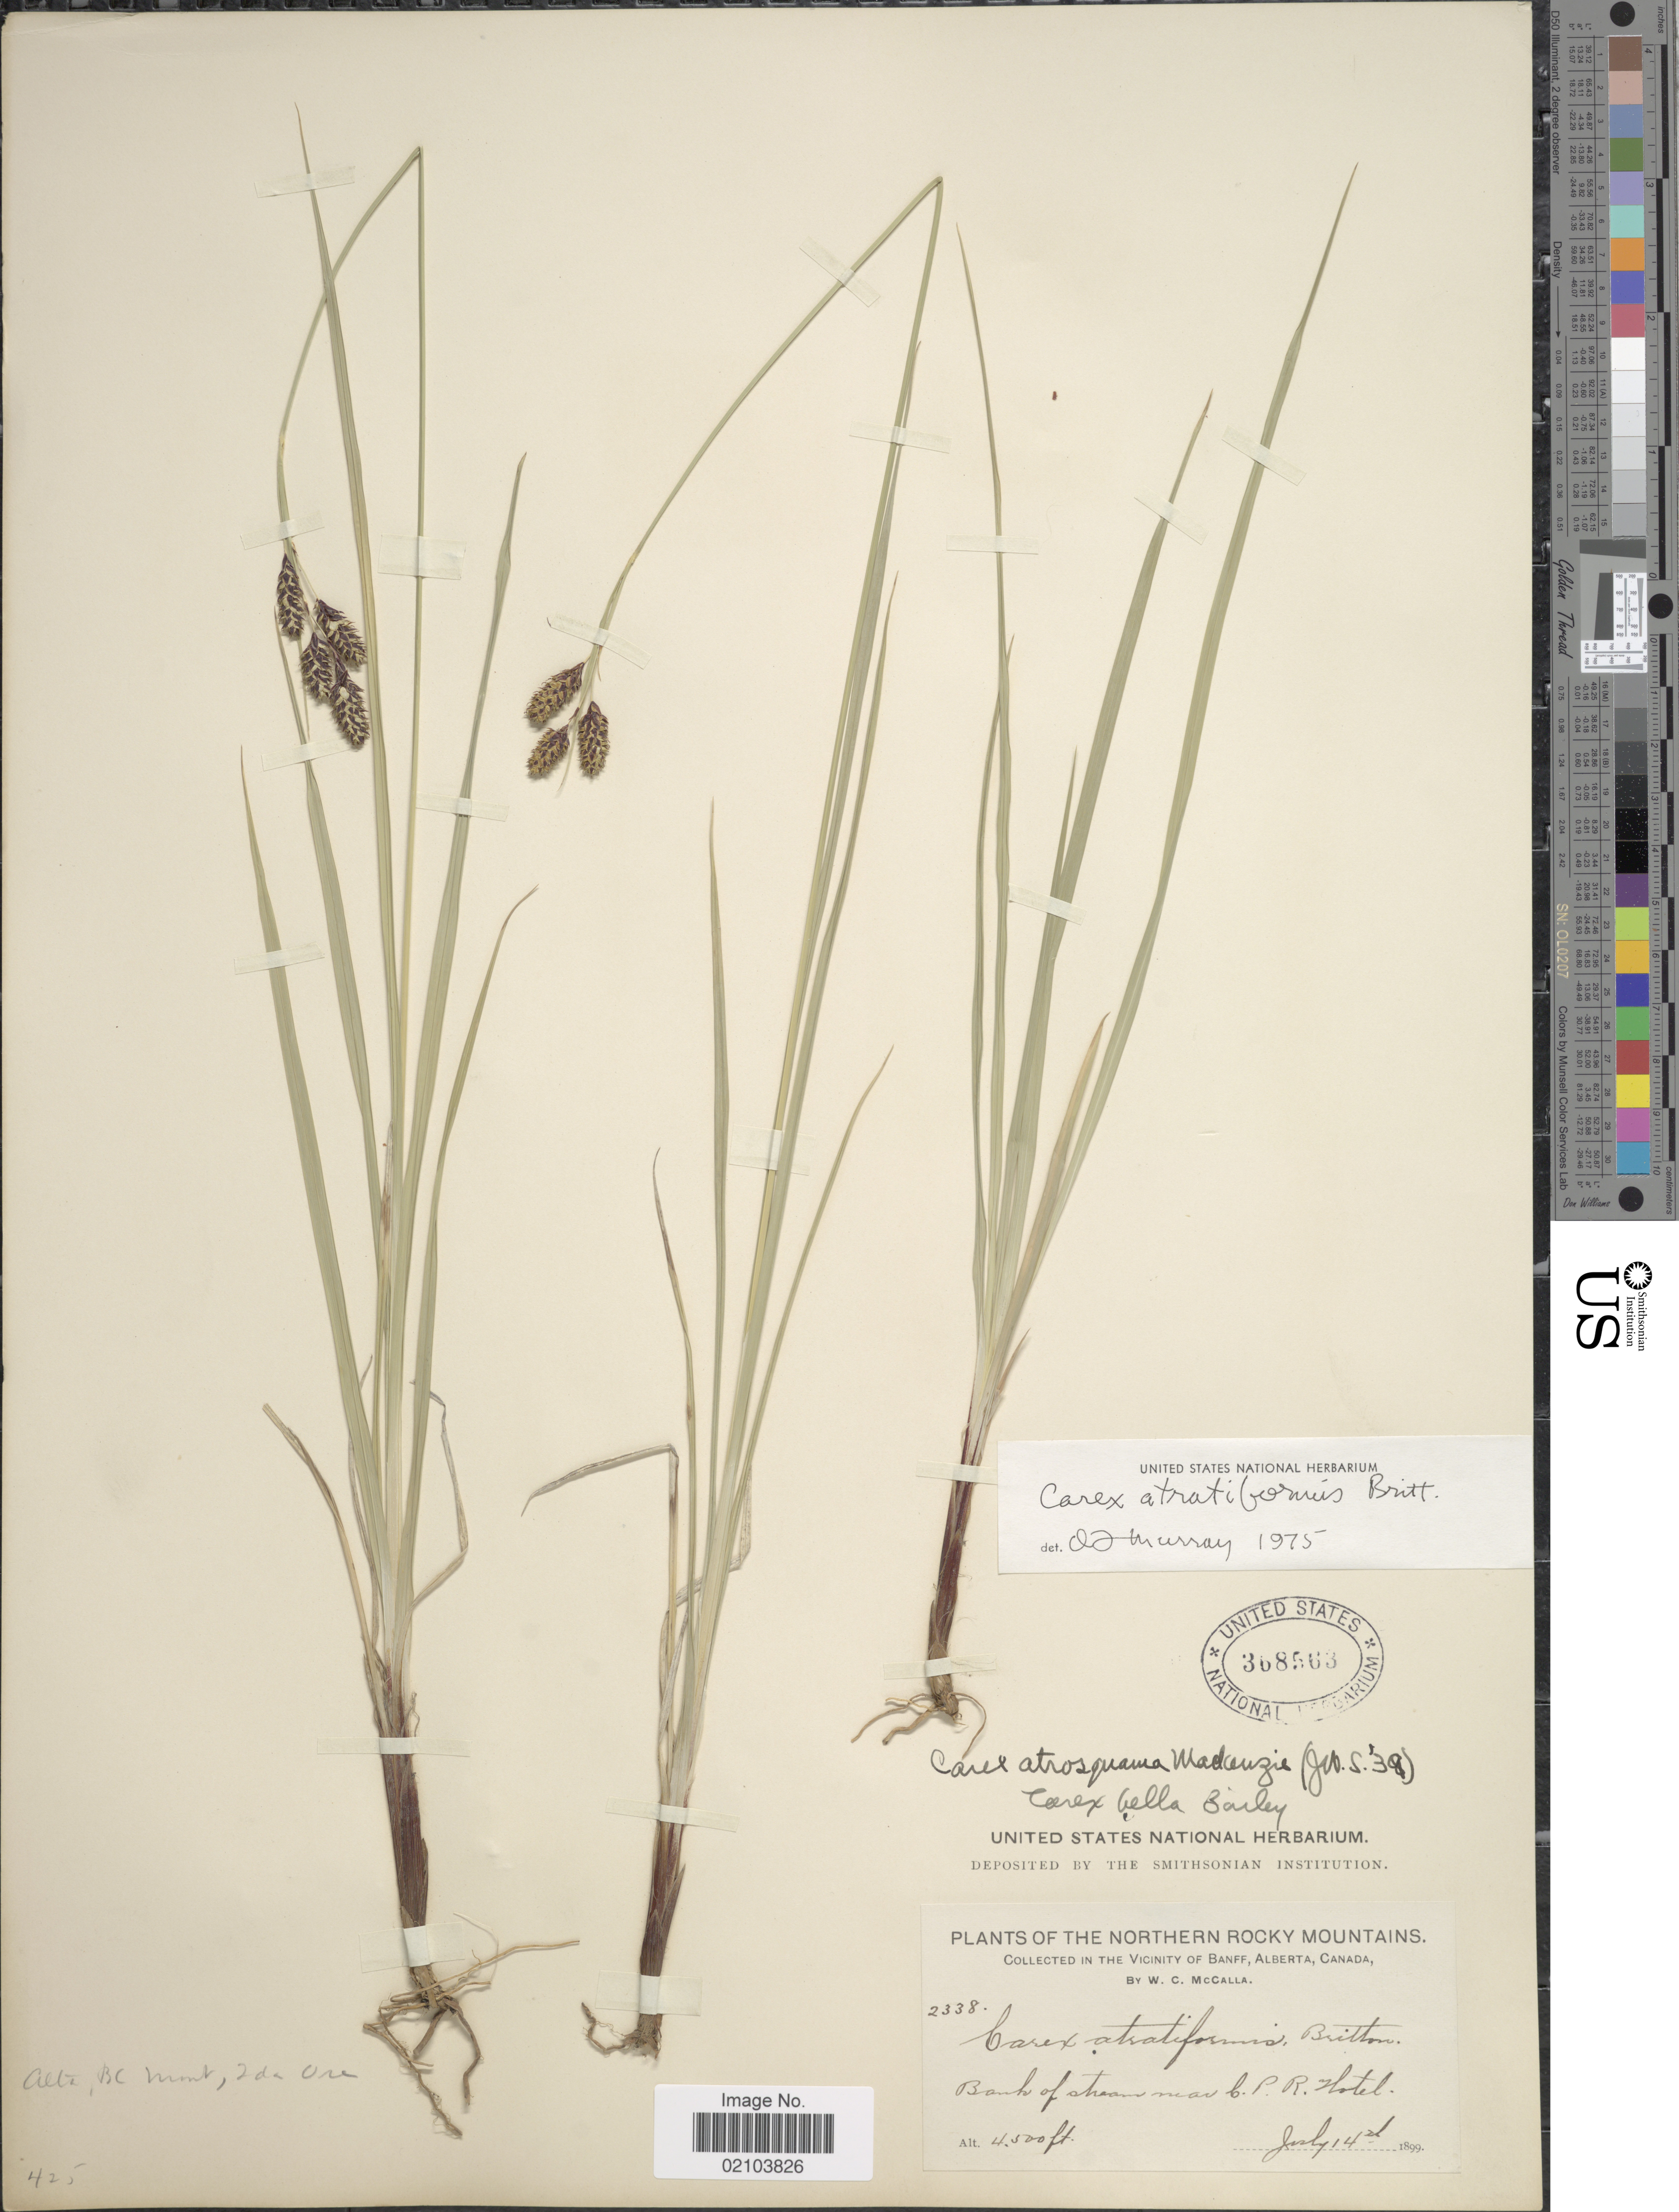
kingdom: Plantae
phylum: Tracheophyta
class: Liliopsida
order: Poales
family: Cyperaceae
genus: Carex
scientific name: Carex atratiformis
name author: Britton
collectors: W. McCalla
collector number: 2338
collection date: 1899-07-14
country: Canada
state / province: Alberta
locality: Vicinity of Banff, near C. P. R. Hotel, Northern Rocky Mountains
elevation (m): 1372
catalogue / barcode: US 368563